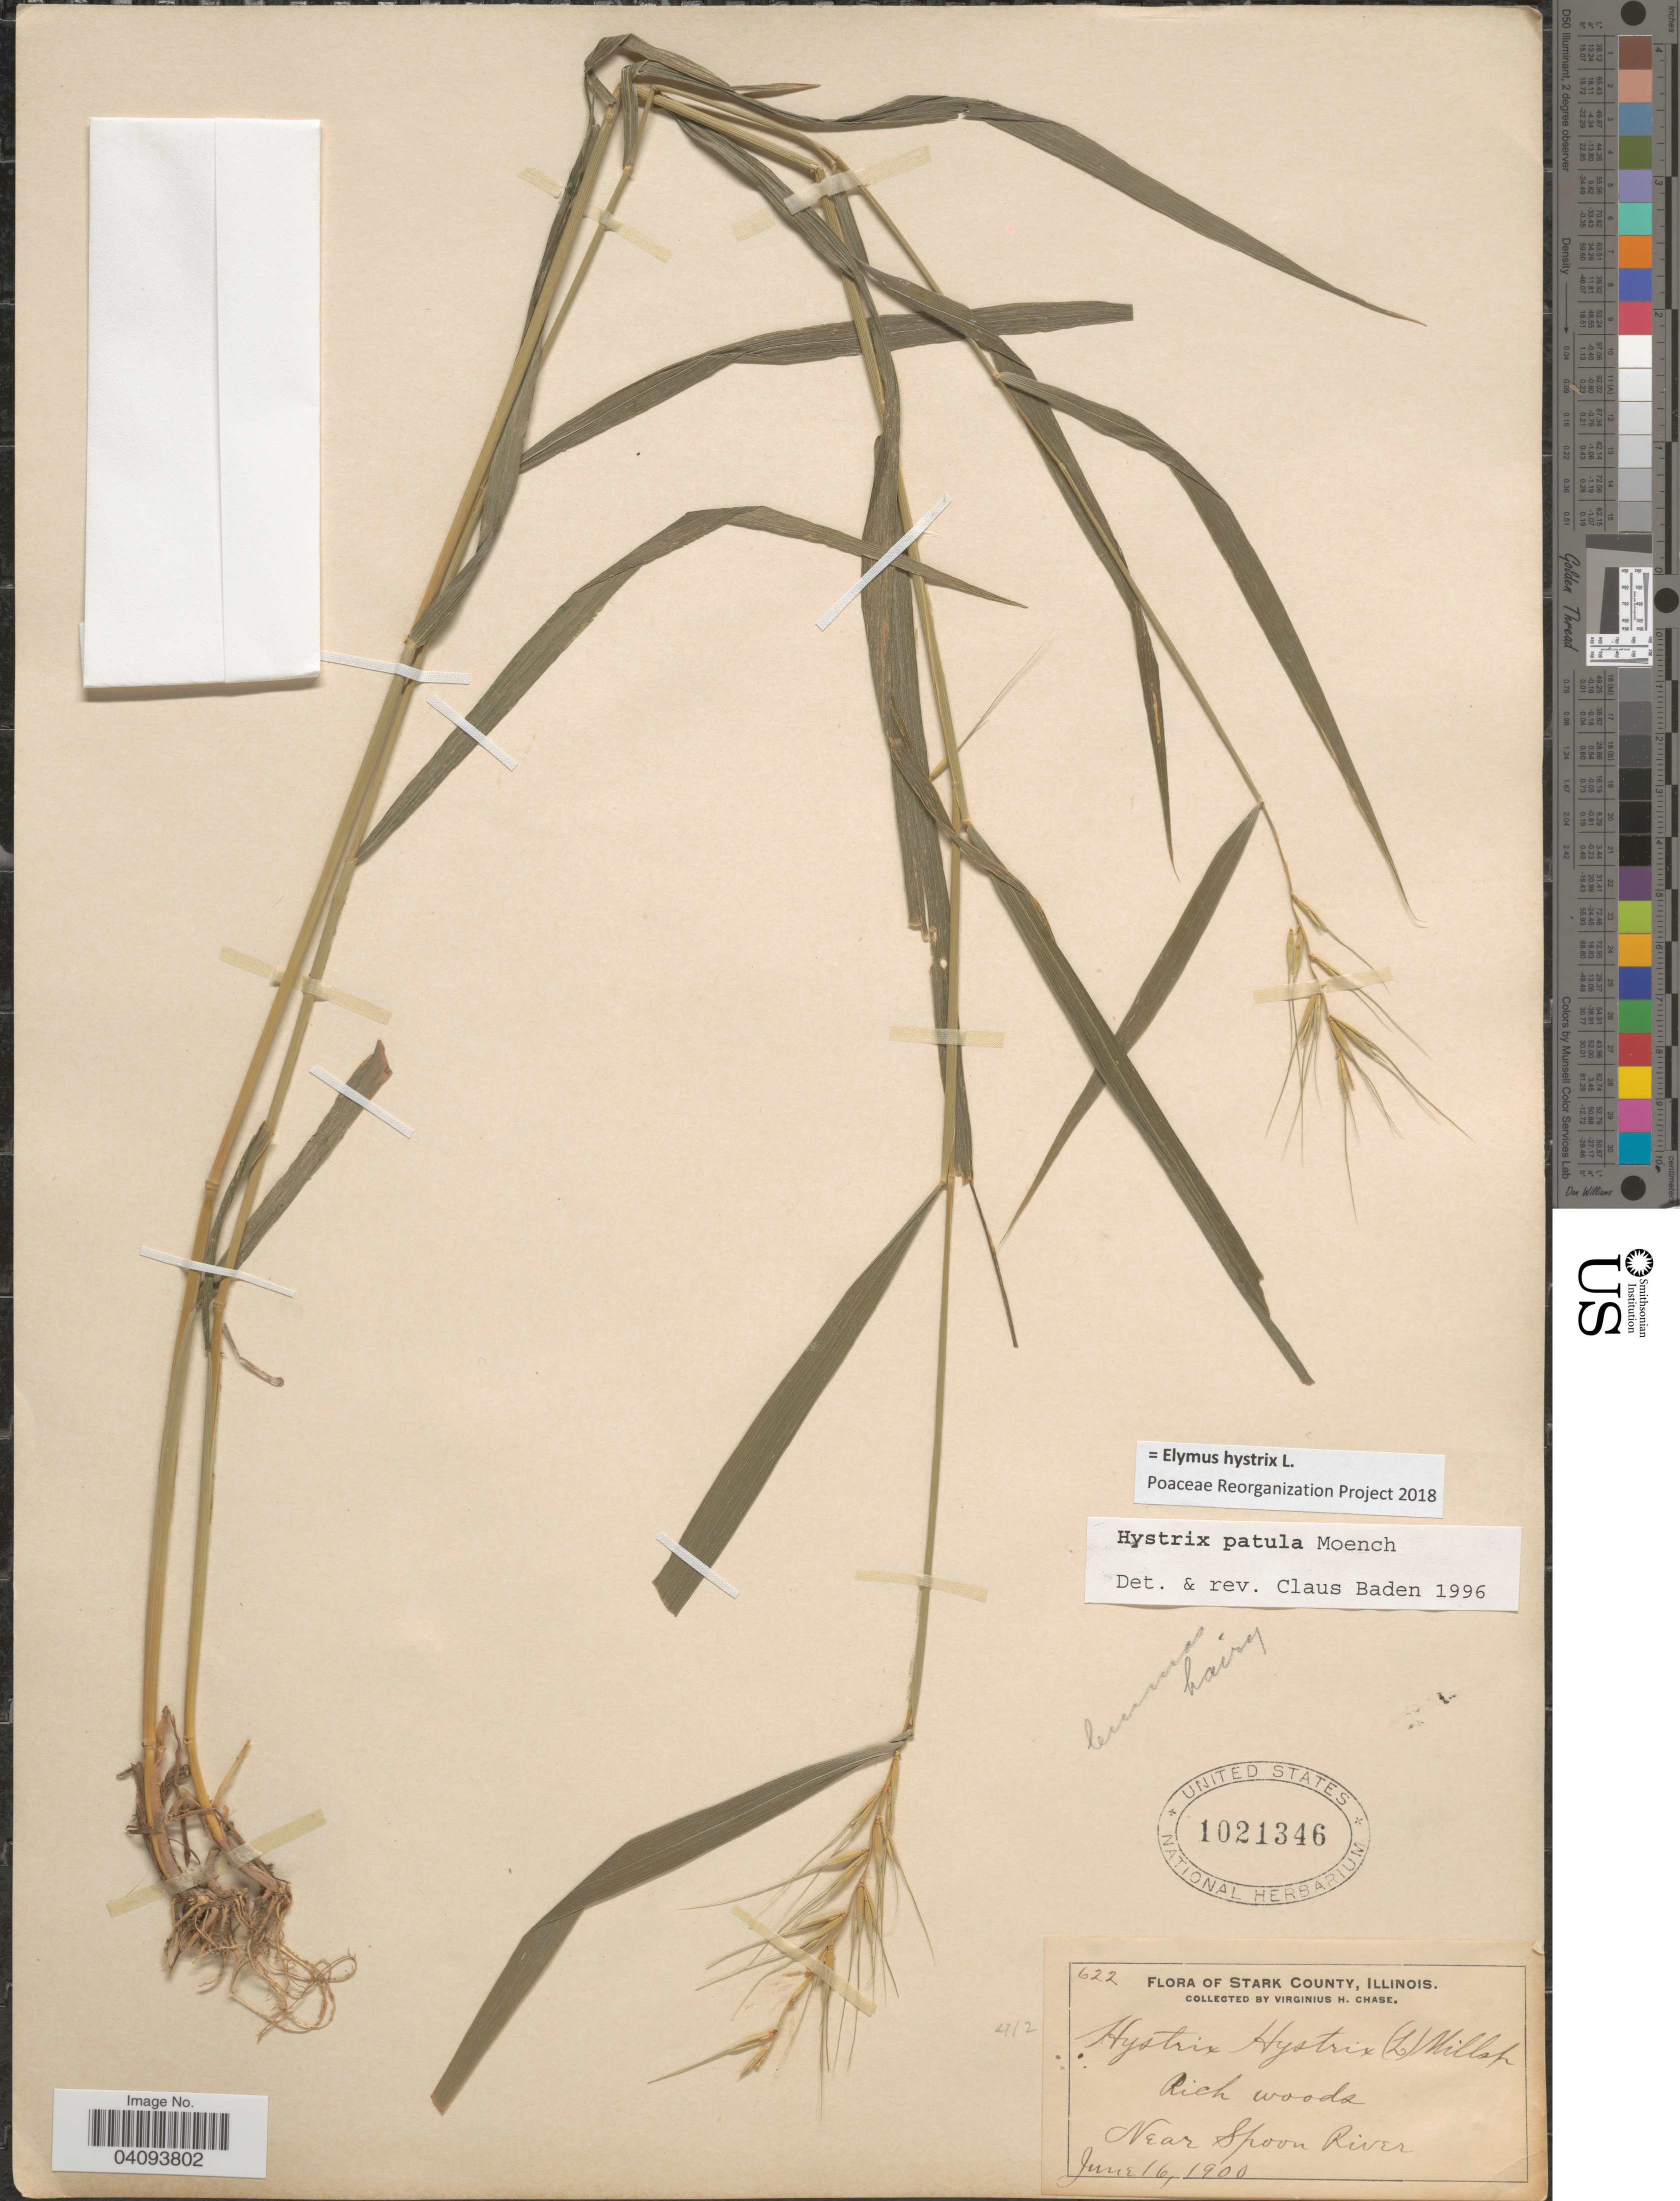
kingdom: Plantae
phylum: Tracheophyta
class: Liliopsida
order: Poales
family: Poaceae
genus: Elymus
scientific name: Elymus hystrix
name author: L.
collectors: V. H. Chase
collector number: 622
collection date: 1900-06-16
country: United States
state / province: Illinois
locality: Stark County. Near Spoon River.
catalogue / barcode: US 1021346